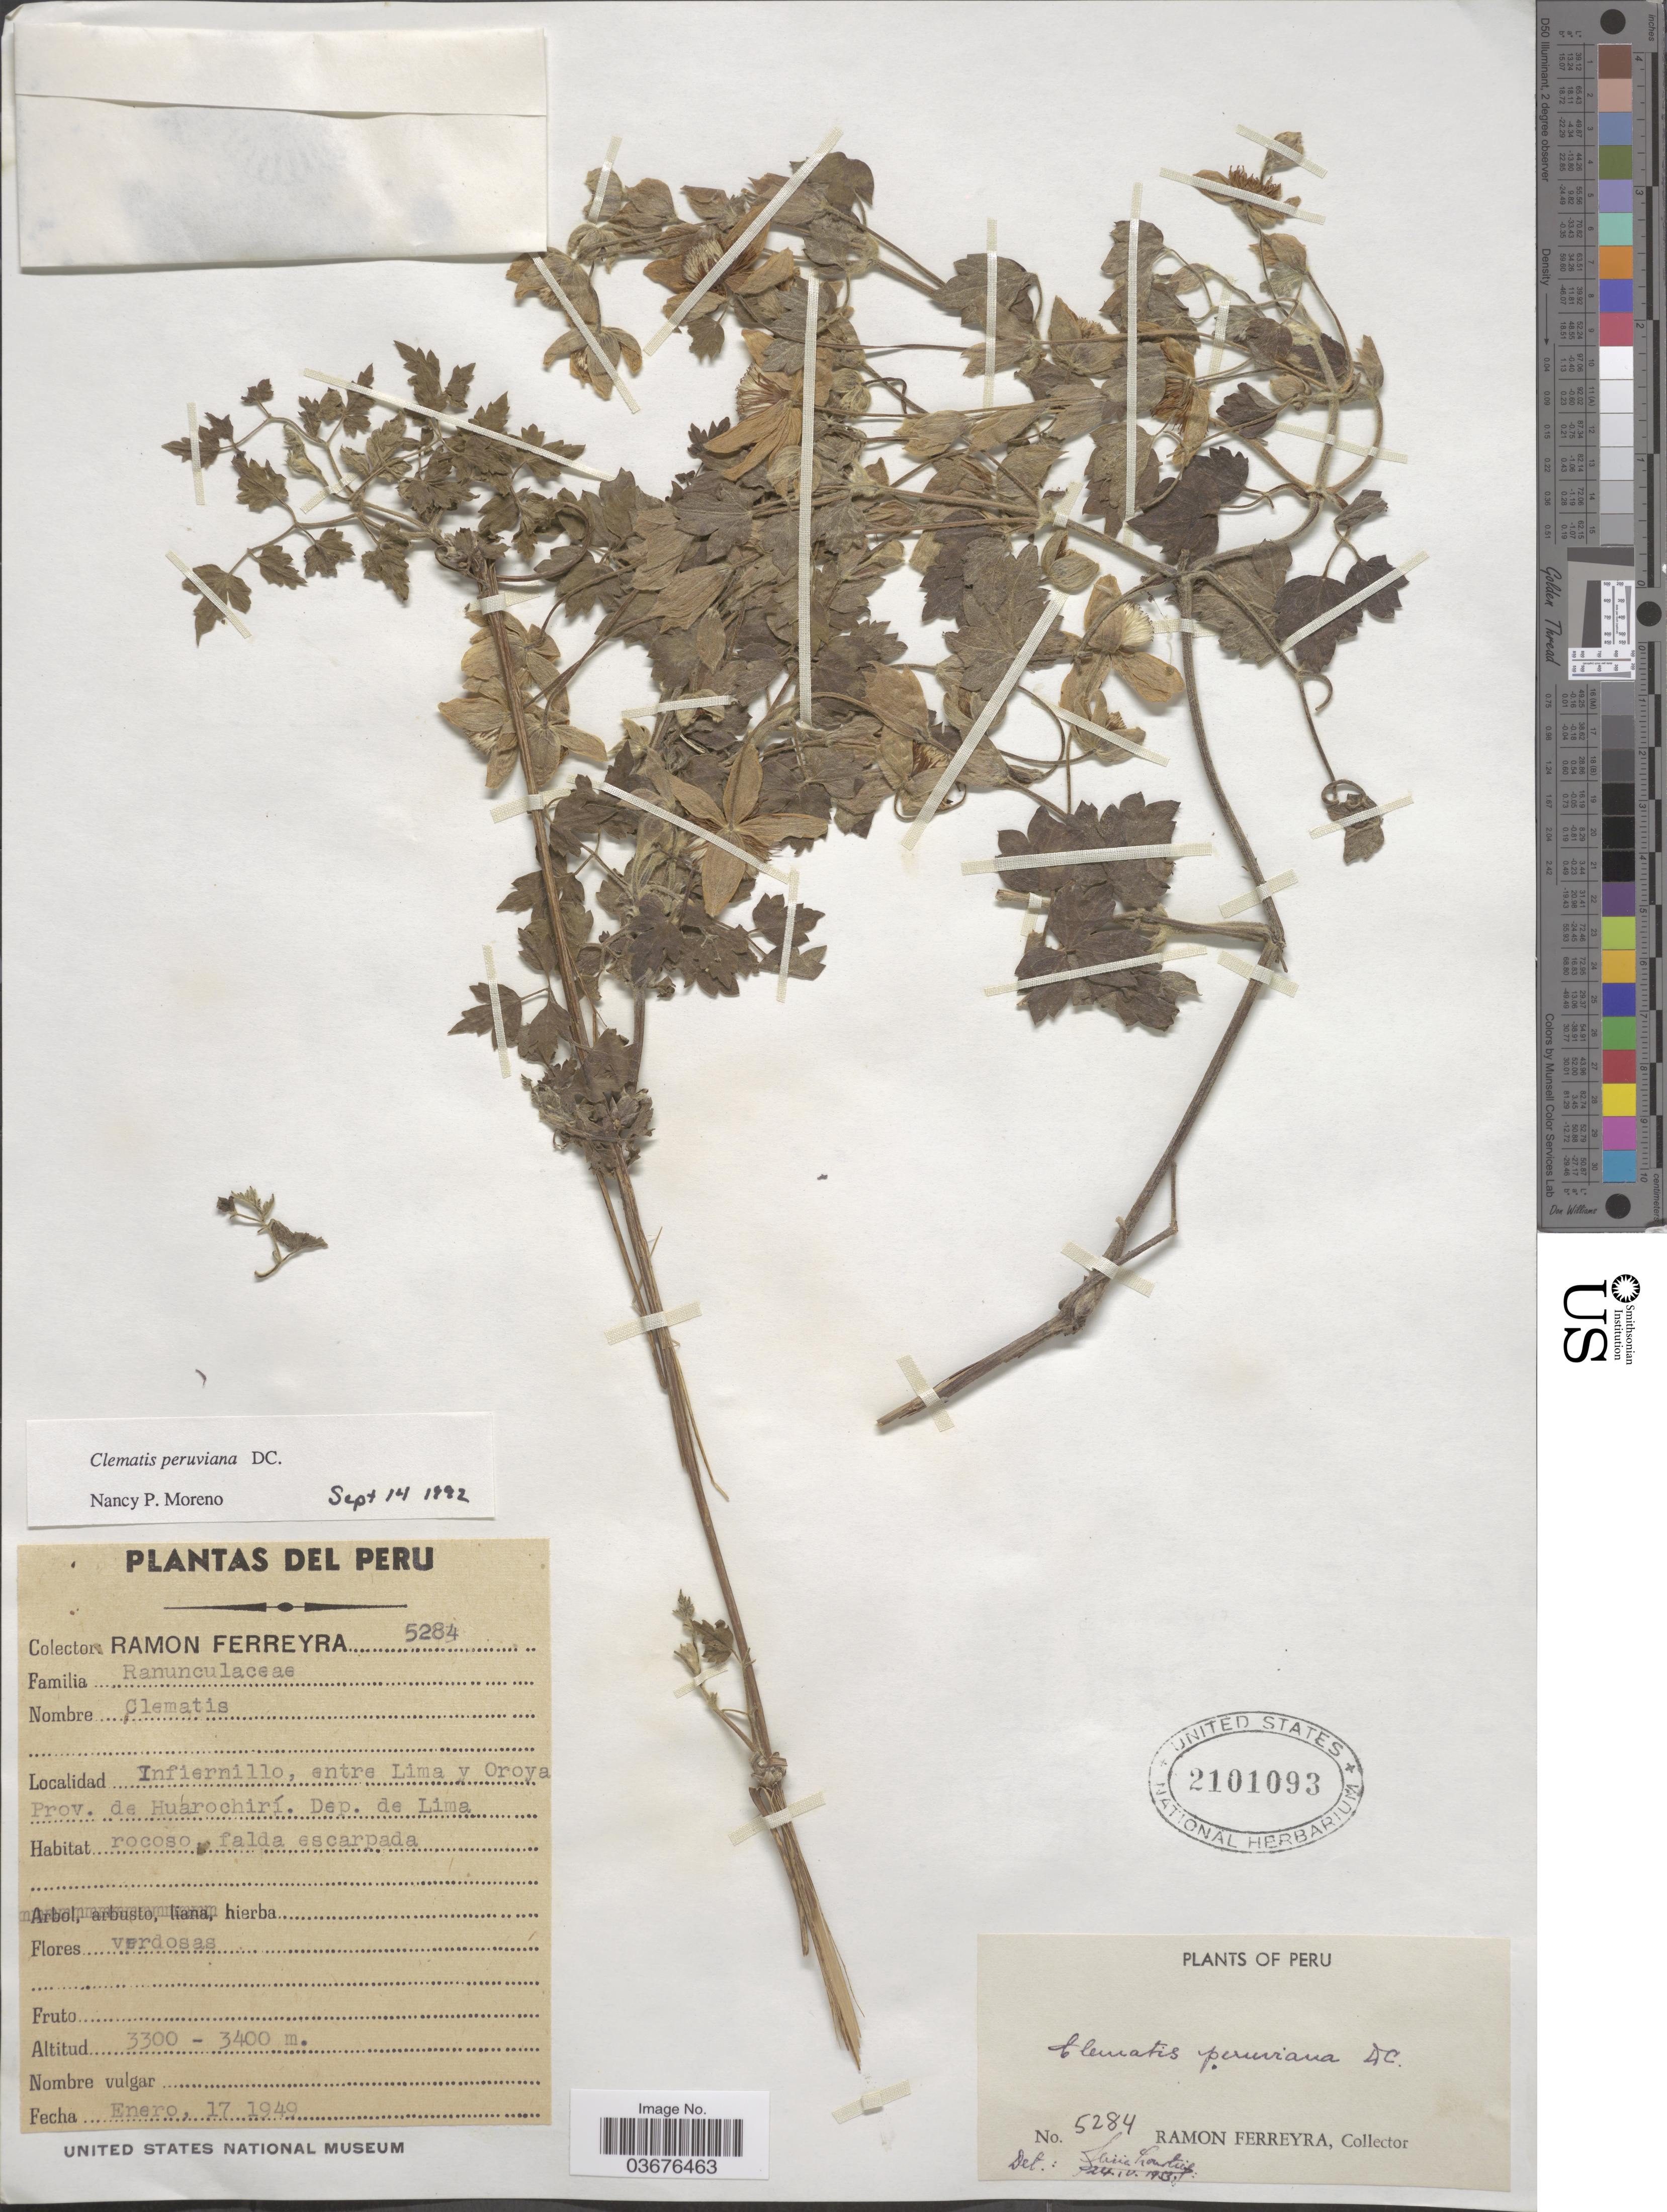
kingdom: Plantae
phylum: Tracheophyta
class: Magnoliopsida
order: Ranunculales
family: Ranunculaceae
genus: Clematis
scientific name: Clematis peruviana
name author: DC.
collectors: R. A. Ferreyra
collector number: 5284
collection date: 1949-01-17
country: Peru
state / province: Lima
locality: Infiernillo, entre Lima y Oroya. Prov. de Huarochirí. Dep. de Lima.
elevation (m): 3300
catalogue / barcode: US 2101093